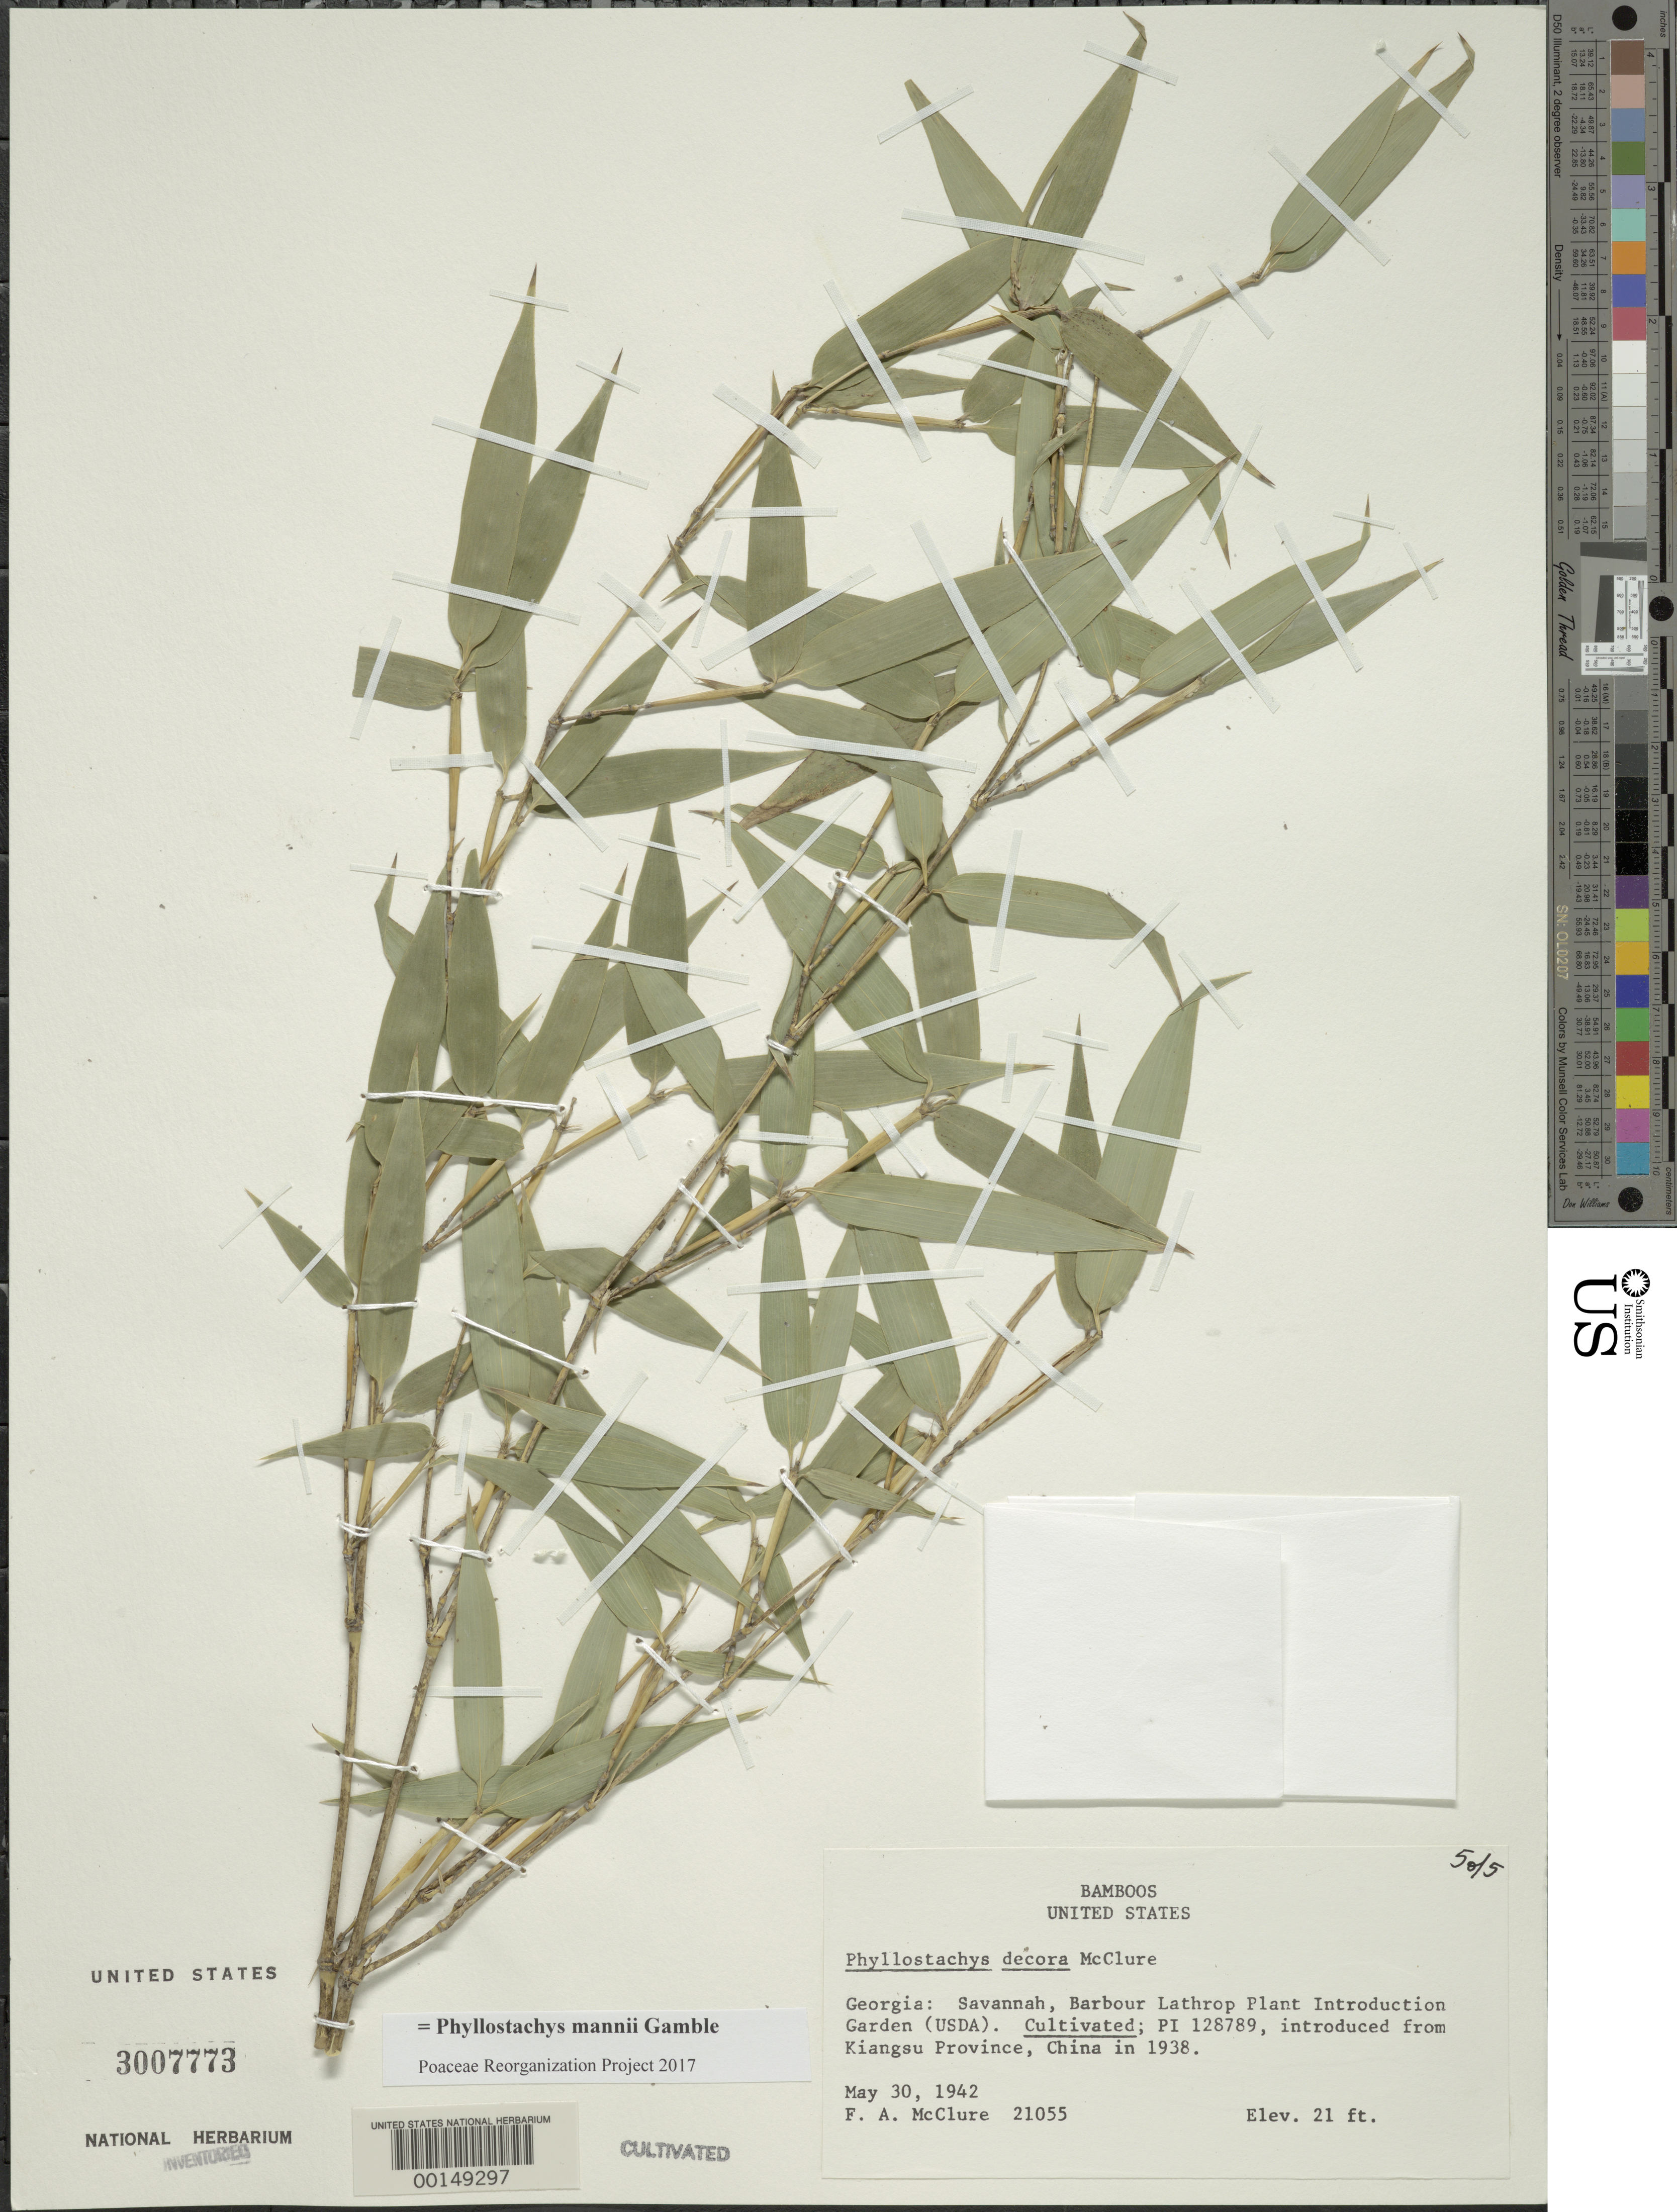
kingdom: Plantae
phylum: Tracheophyta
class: Liliopsida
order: Poales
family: Poaceae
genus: Phyllostachys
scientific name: Phyllostachys mannii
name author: Gamble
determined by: Poaceae Reorganization Project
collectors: F. A. McClure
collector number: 21055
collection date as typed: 30 May 1942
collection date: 1942-05-30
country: United States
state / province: Georgia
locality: Savannah, barbour lathrop p.i. garden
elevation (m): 6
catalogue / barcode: US 3007773